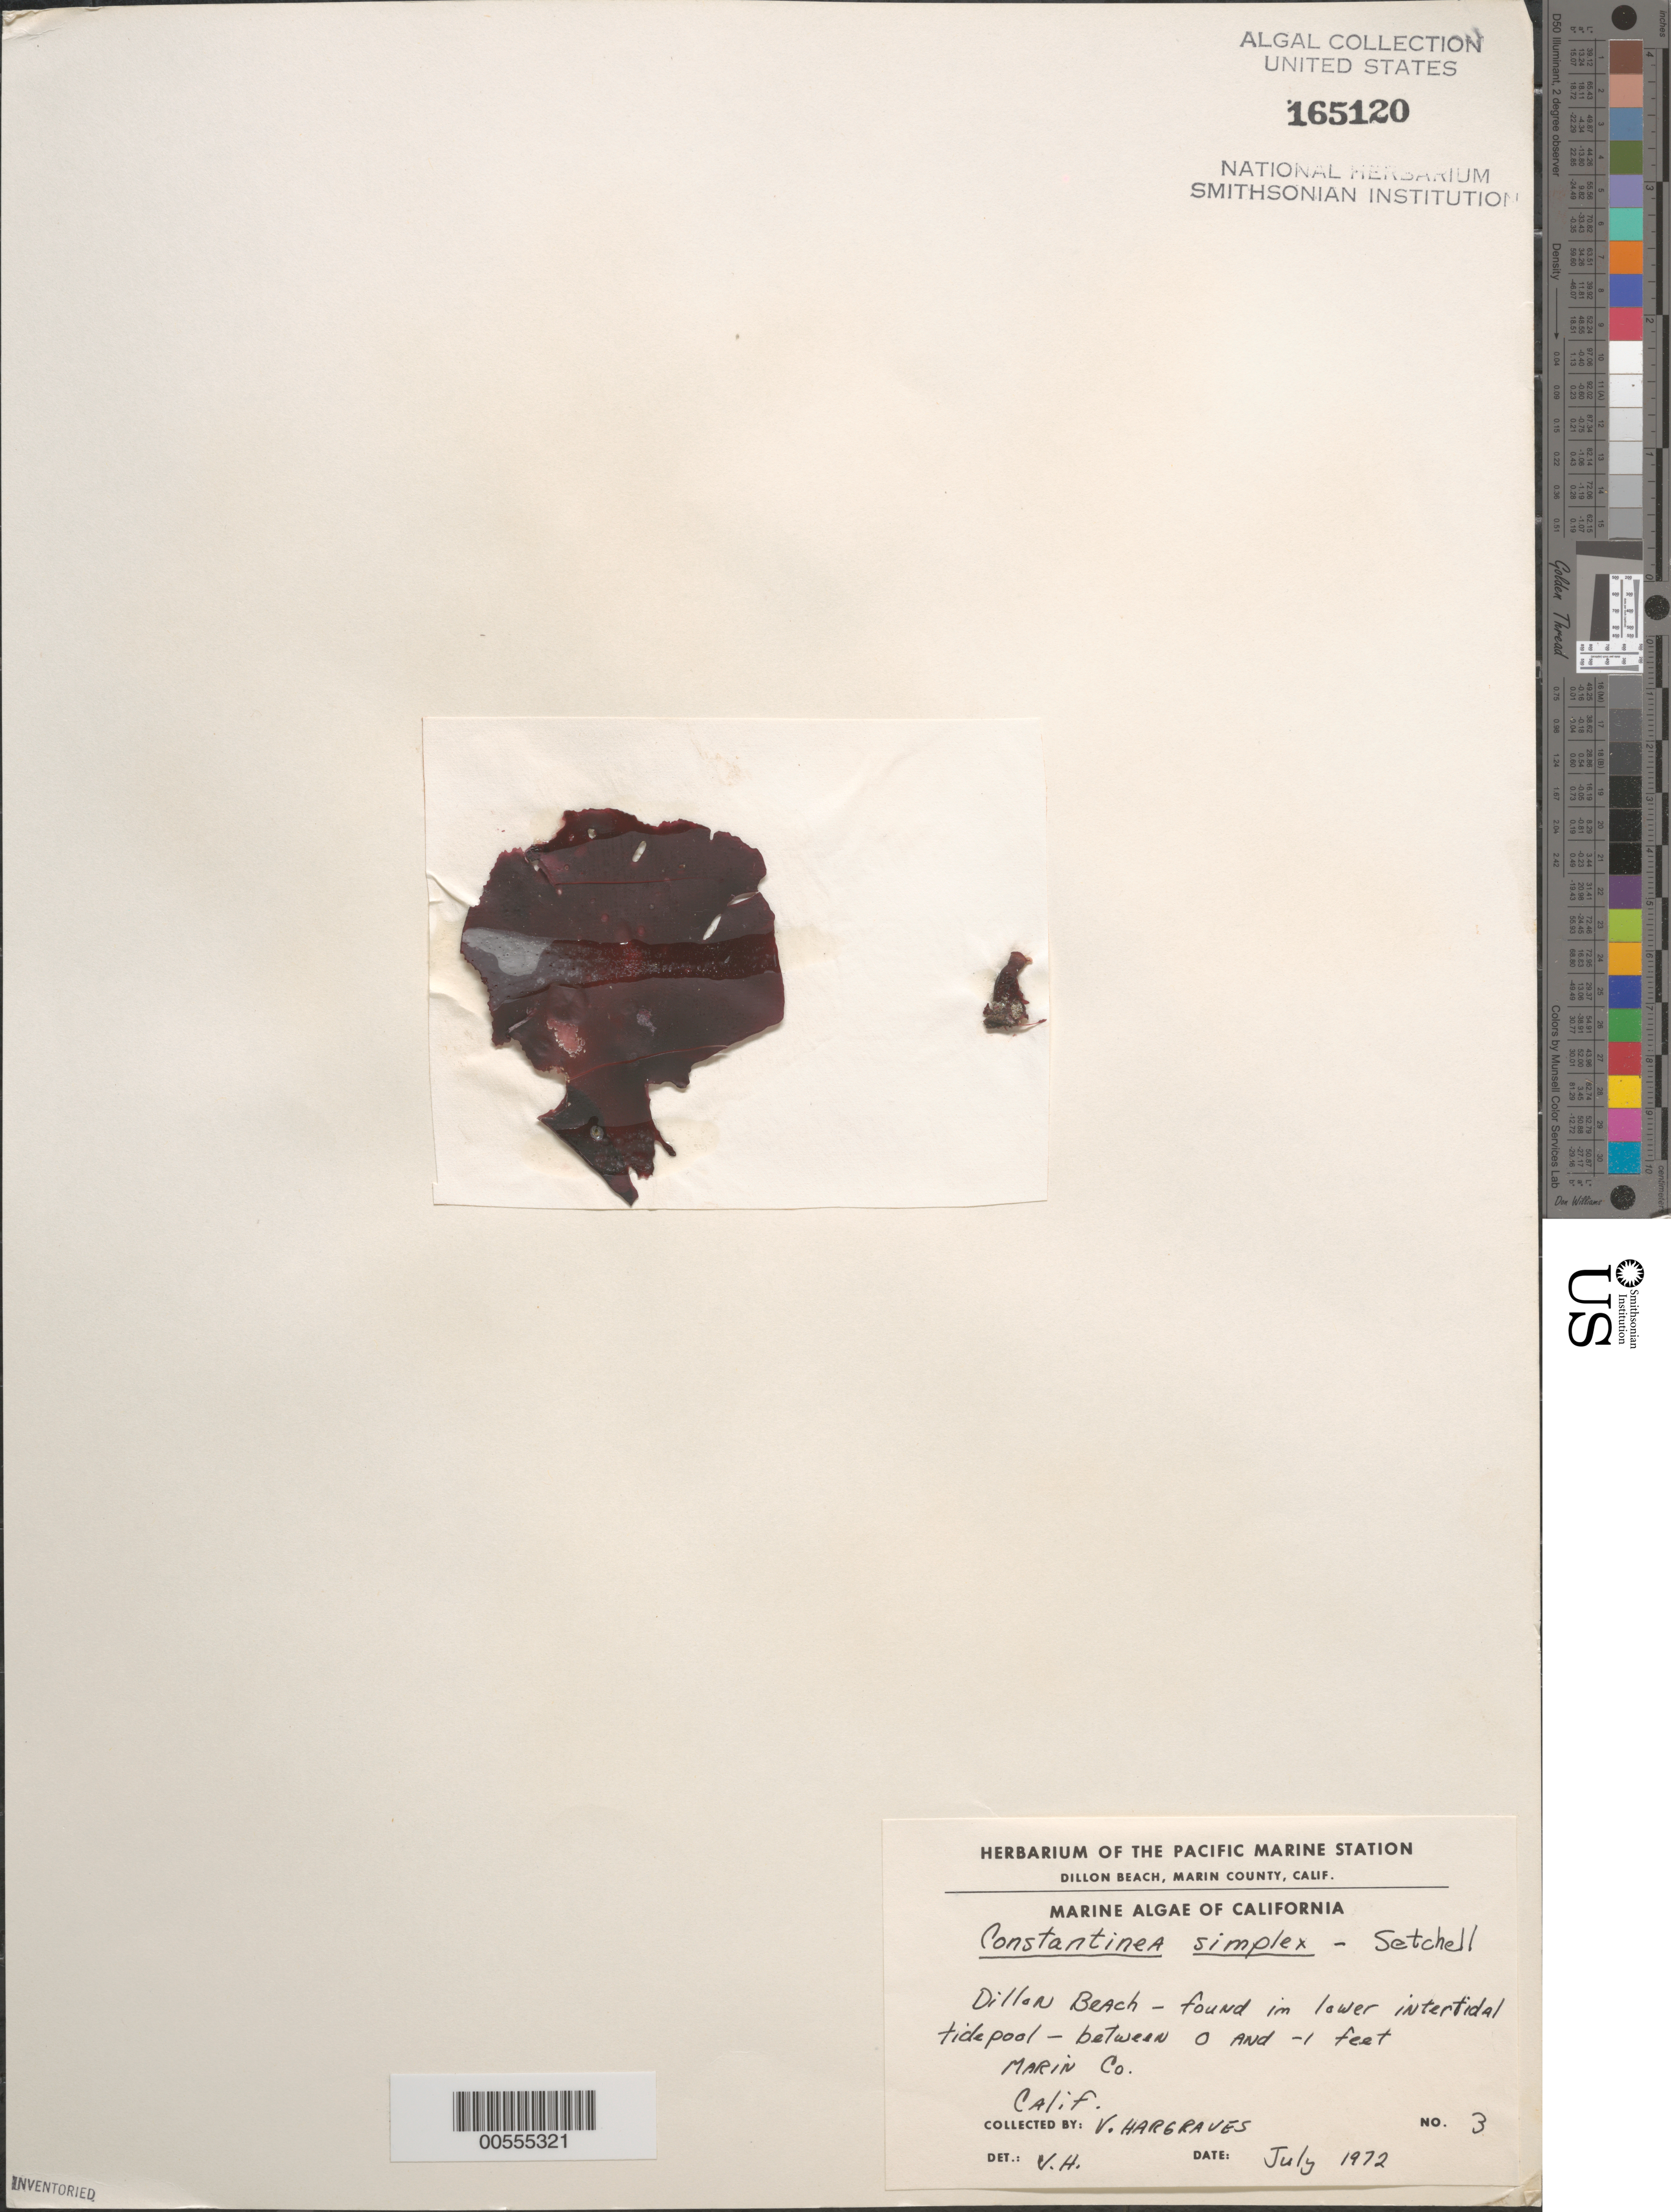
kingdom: Plantae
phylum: Rhodophyta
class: Florideophyceae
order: Gigartinales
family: Dumontiaceae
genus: Constantinea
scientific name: Constantinea simplex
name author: Setch.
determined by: Hargraves, V. A.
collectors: V. Hargraves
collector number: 3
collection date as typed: Jul 1972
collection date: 1972-07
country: United States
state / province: California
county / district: Marin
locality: Dillon Beach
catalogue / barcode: US 165120